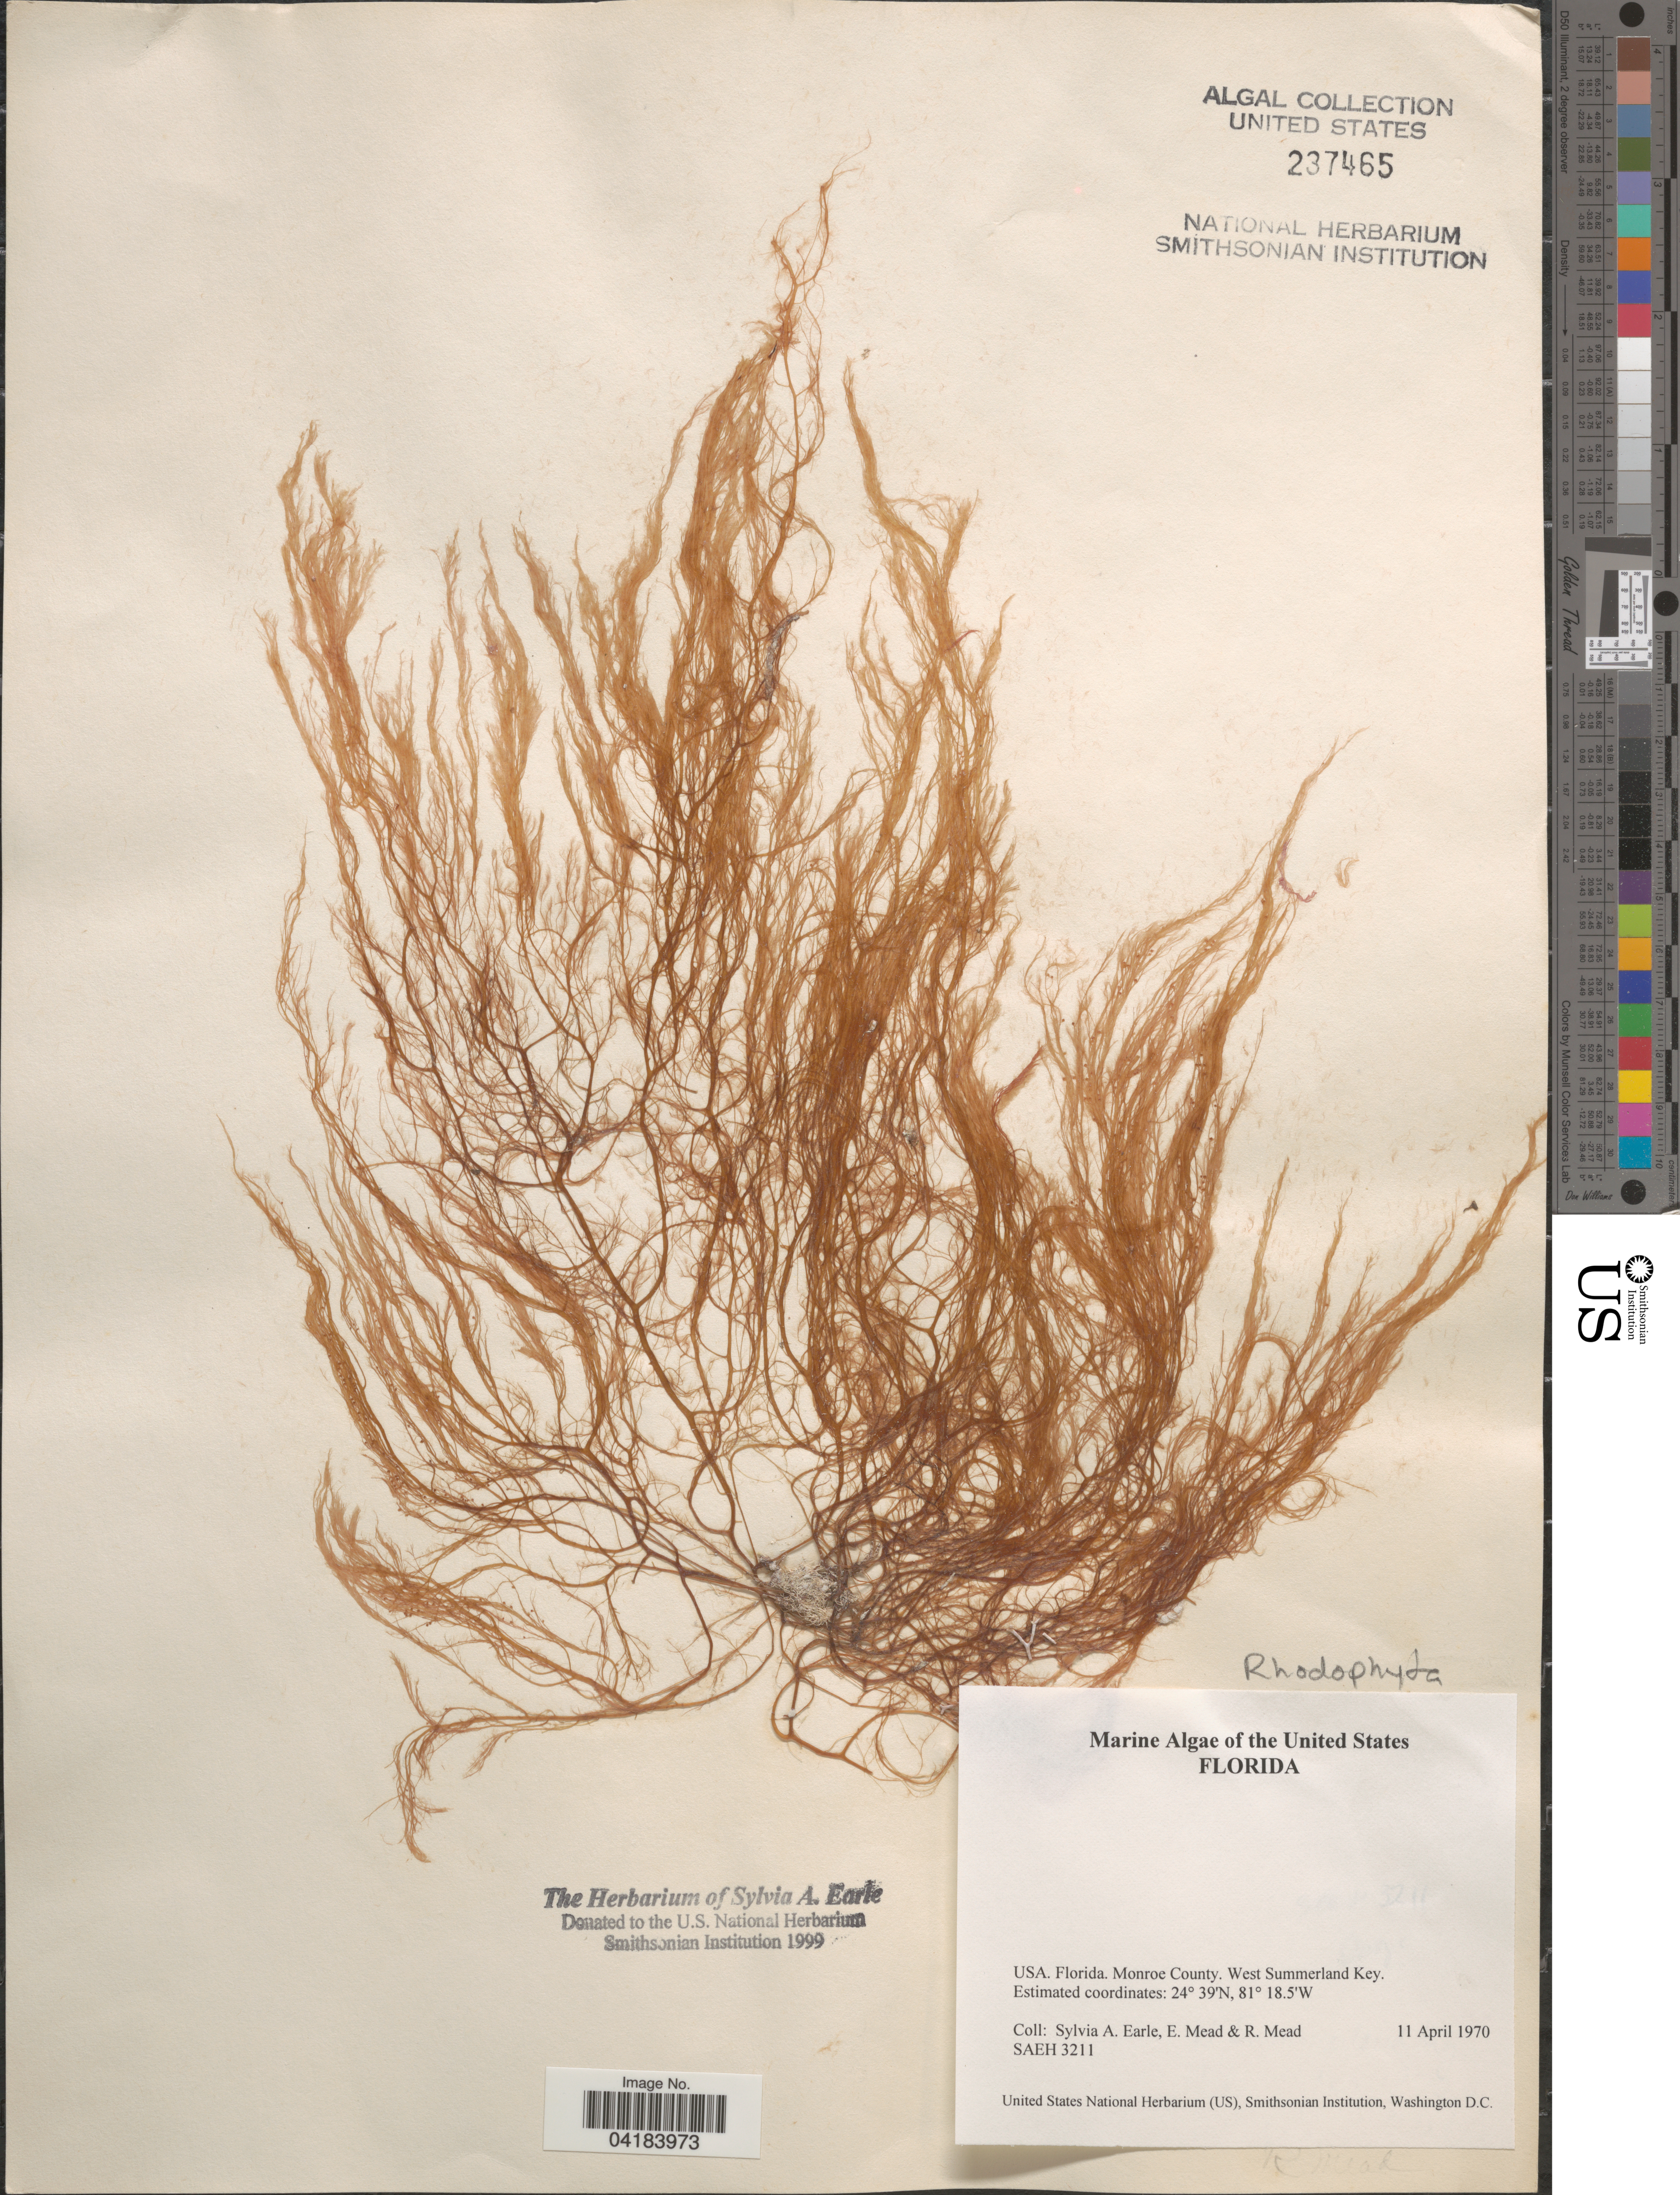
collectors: S. A. Earle, E. Mead & R. Mead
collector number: SAEH3211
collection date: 1970-04-11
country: United States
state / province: Florida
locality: Monroe County. West Summerland Key.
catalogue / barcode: US 237465